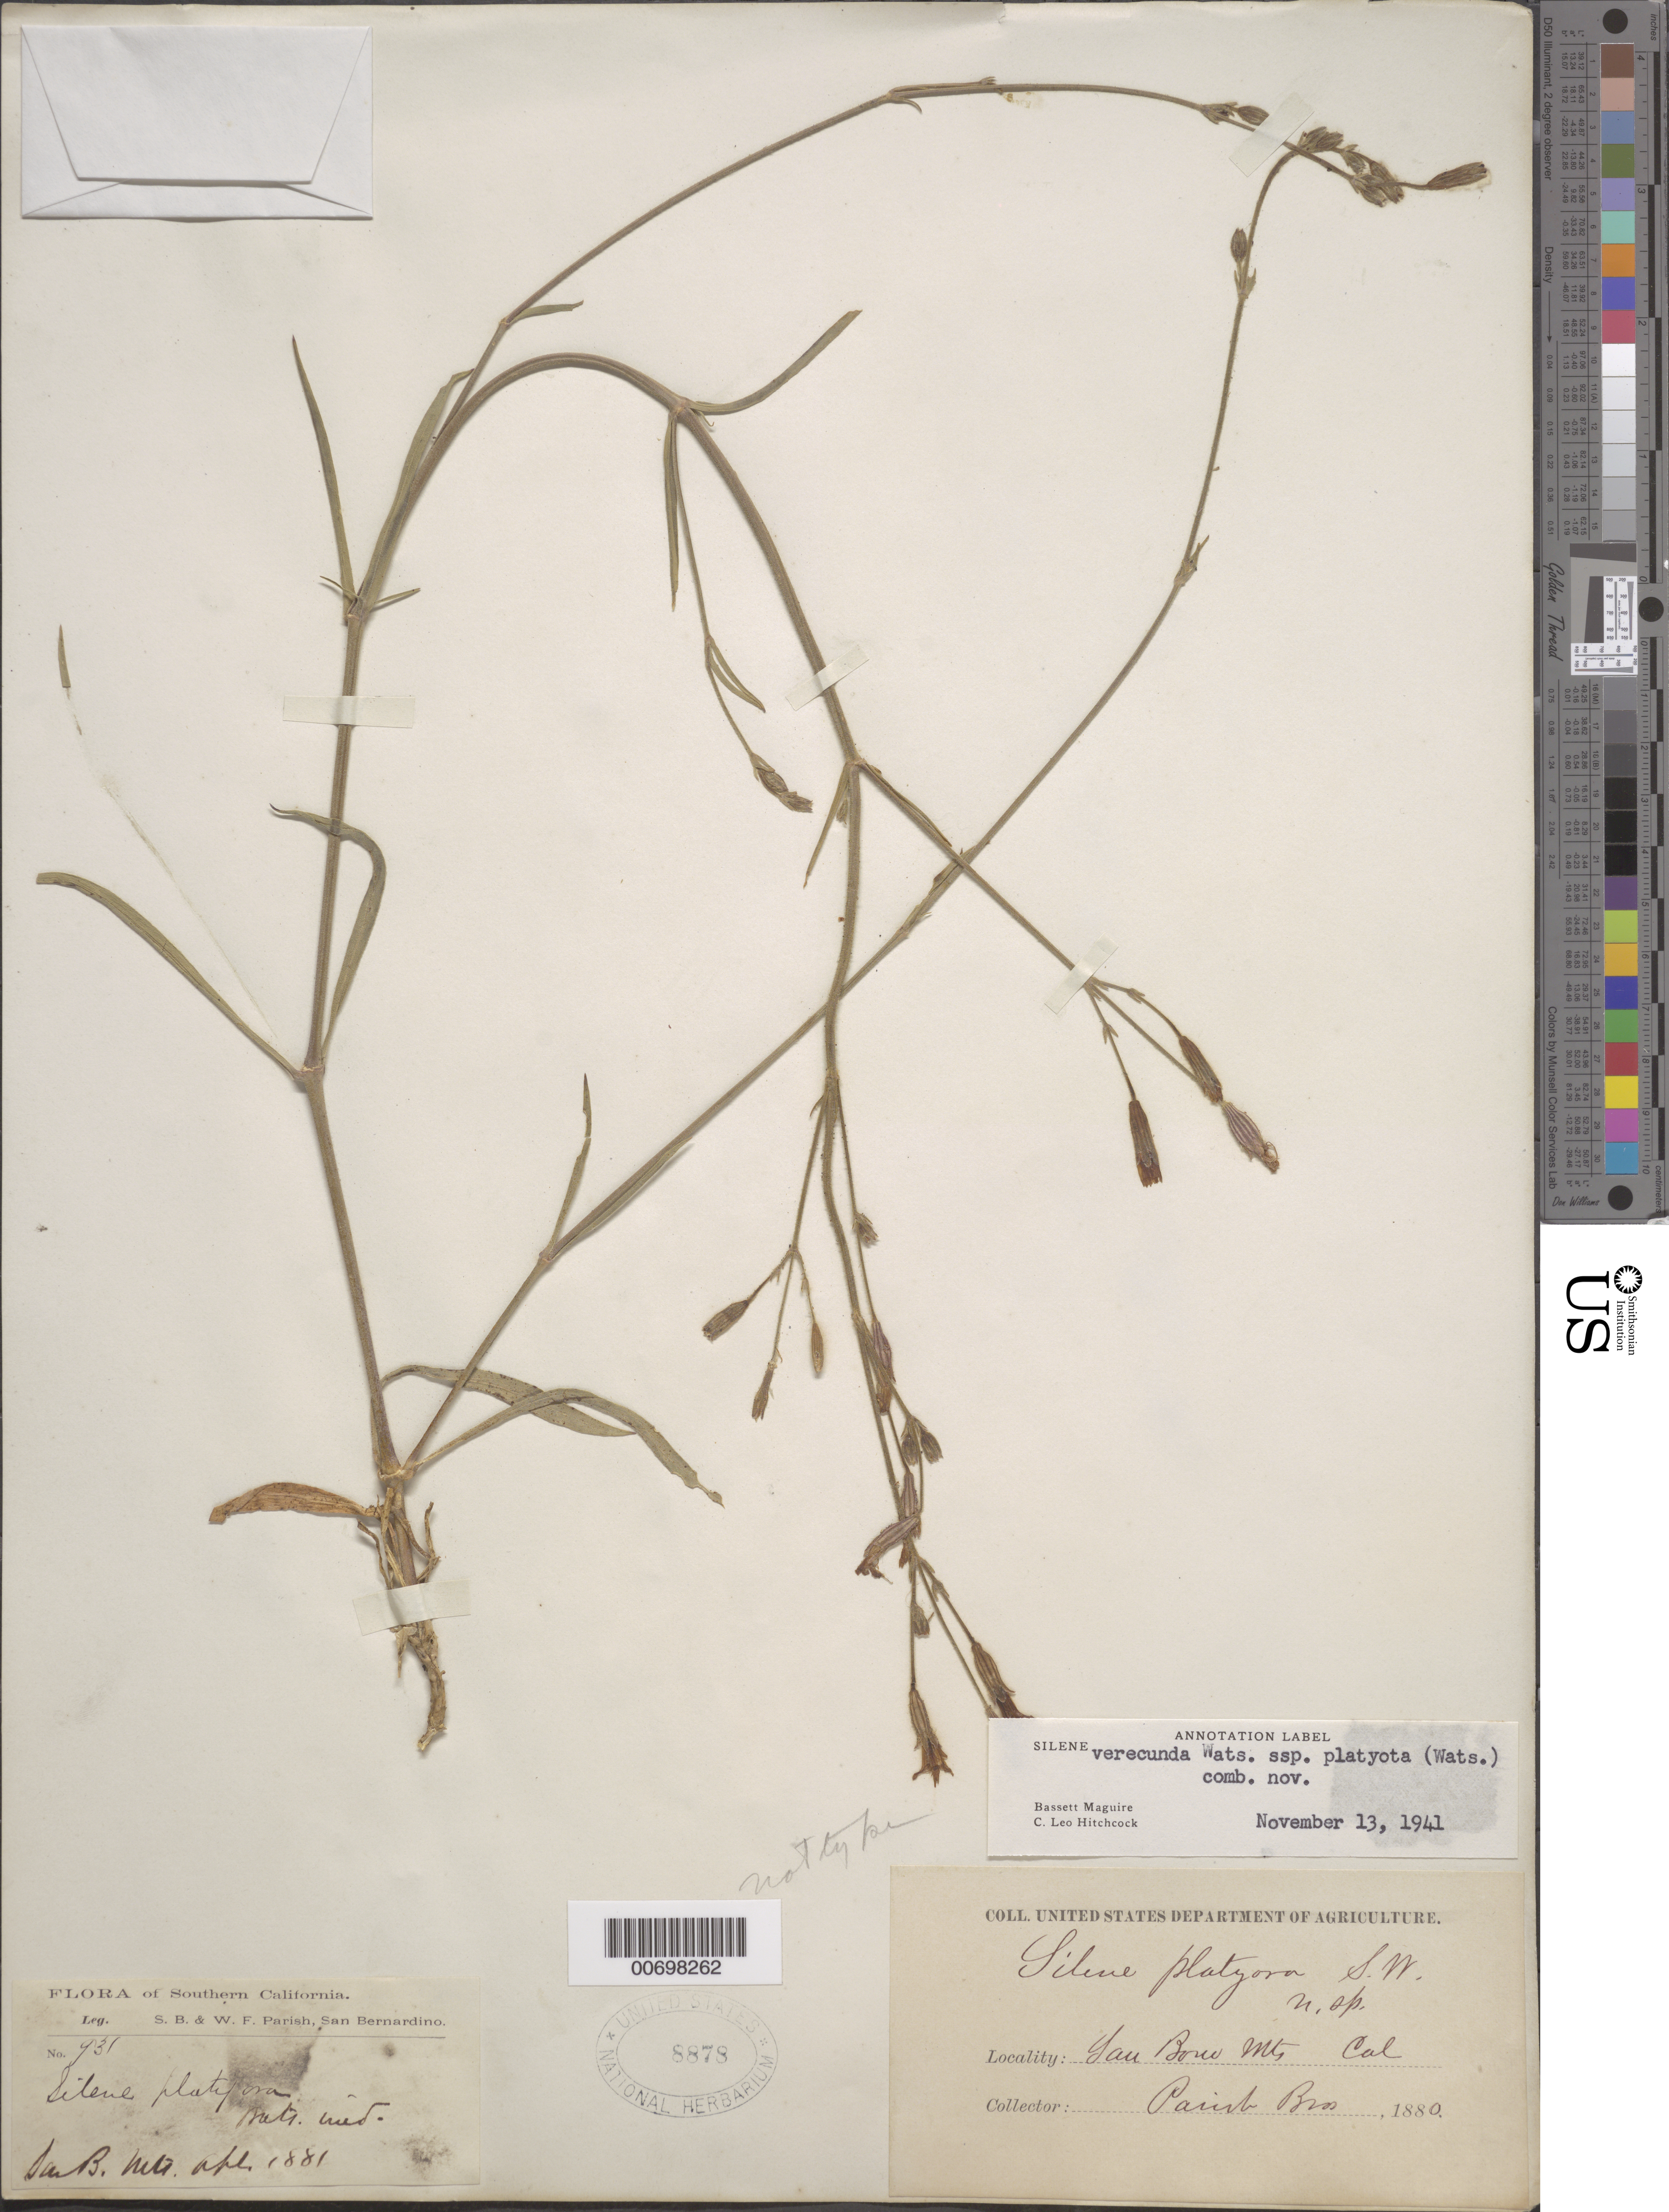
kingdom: Plantae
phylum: Tracheophyta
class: Magnoliopsida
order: Caryophyllales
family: Caryophyllaceae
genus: Silene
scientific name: Silene verecunda subsp. platyota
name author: (S. Watson) C.L. Hitchc. & Maguire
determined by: Maguire, B.; Hitchcock, C. L.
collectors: S. B. Parish & W. F. Parish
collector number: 931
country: United States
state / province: California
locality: San B. Mts.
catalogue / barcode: US 8878